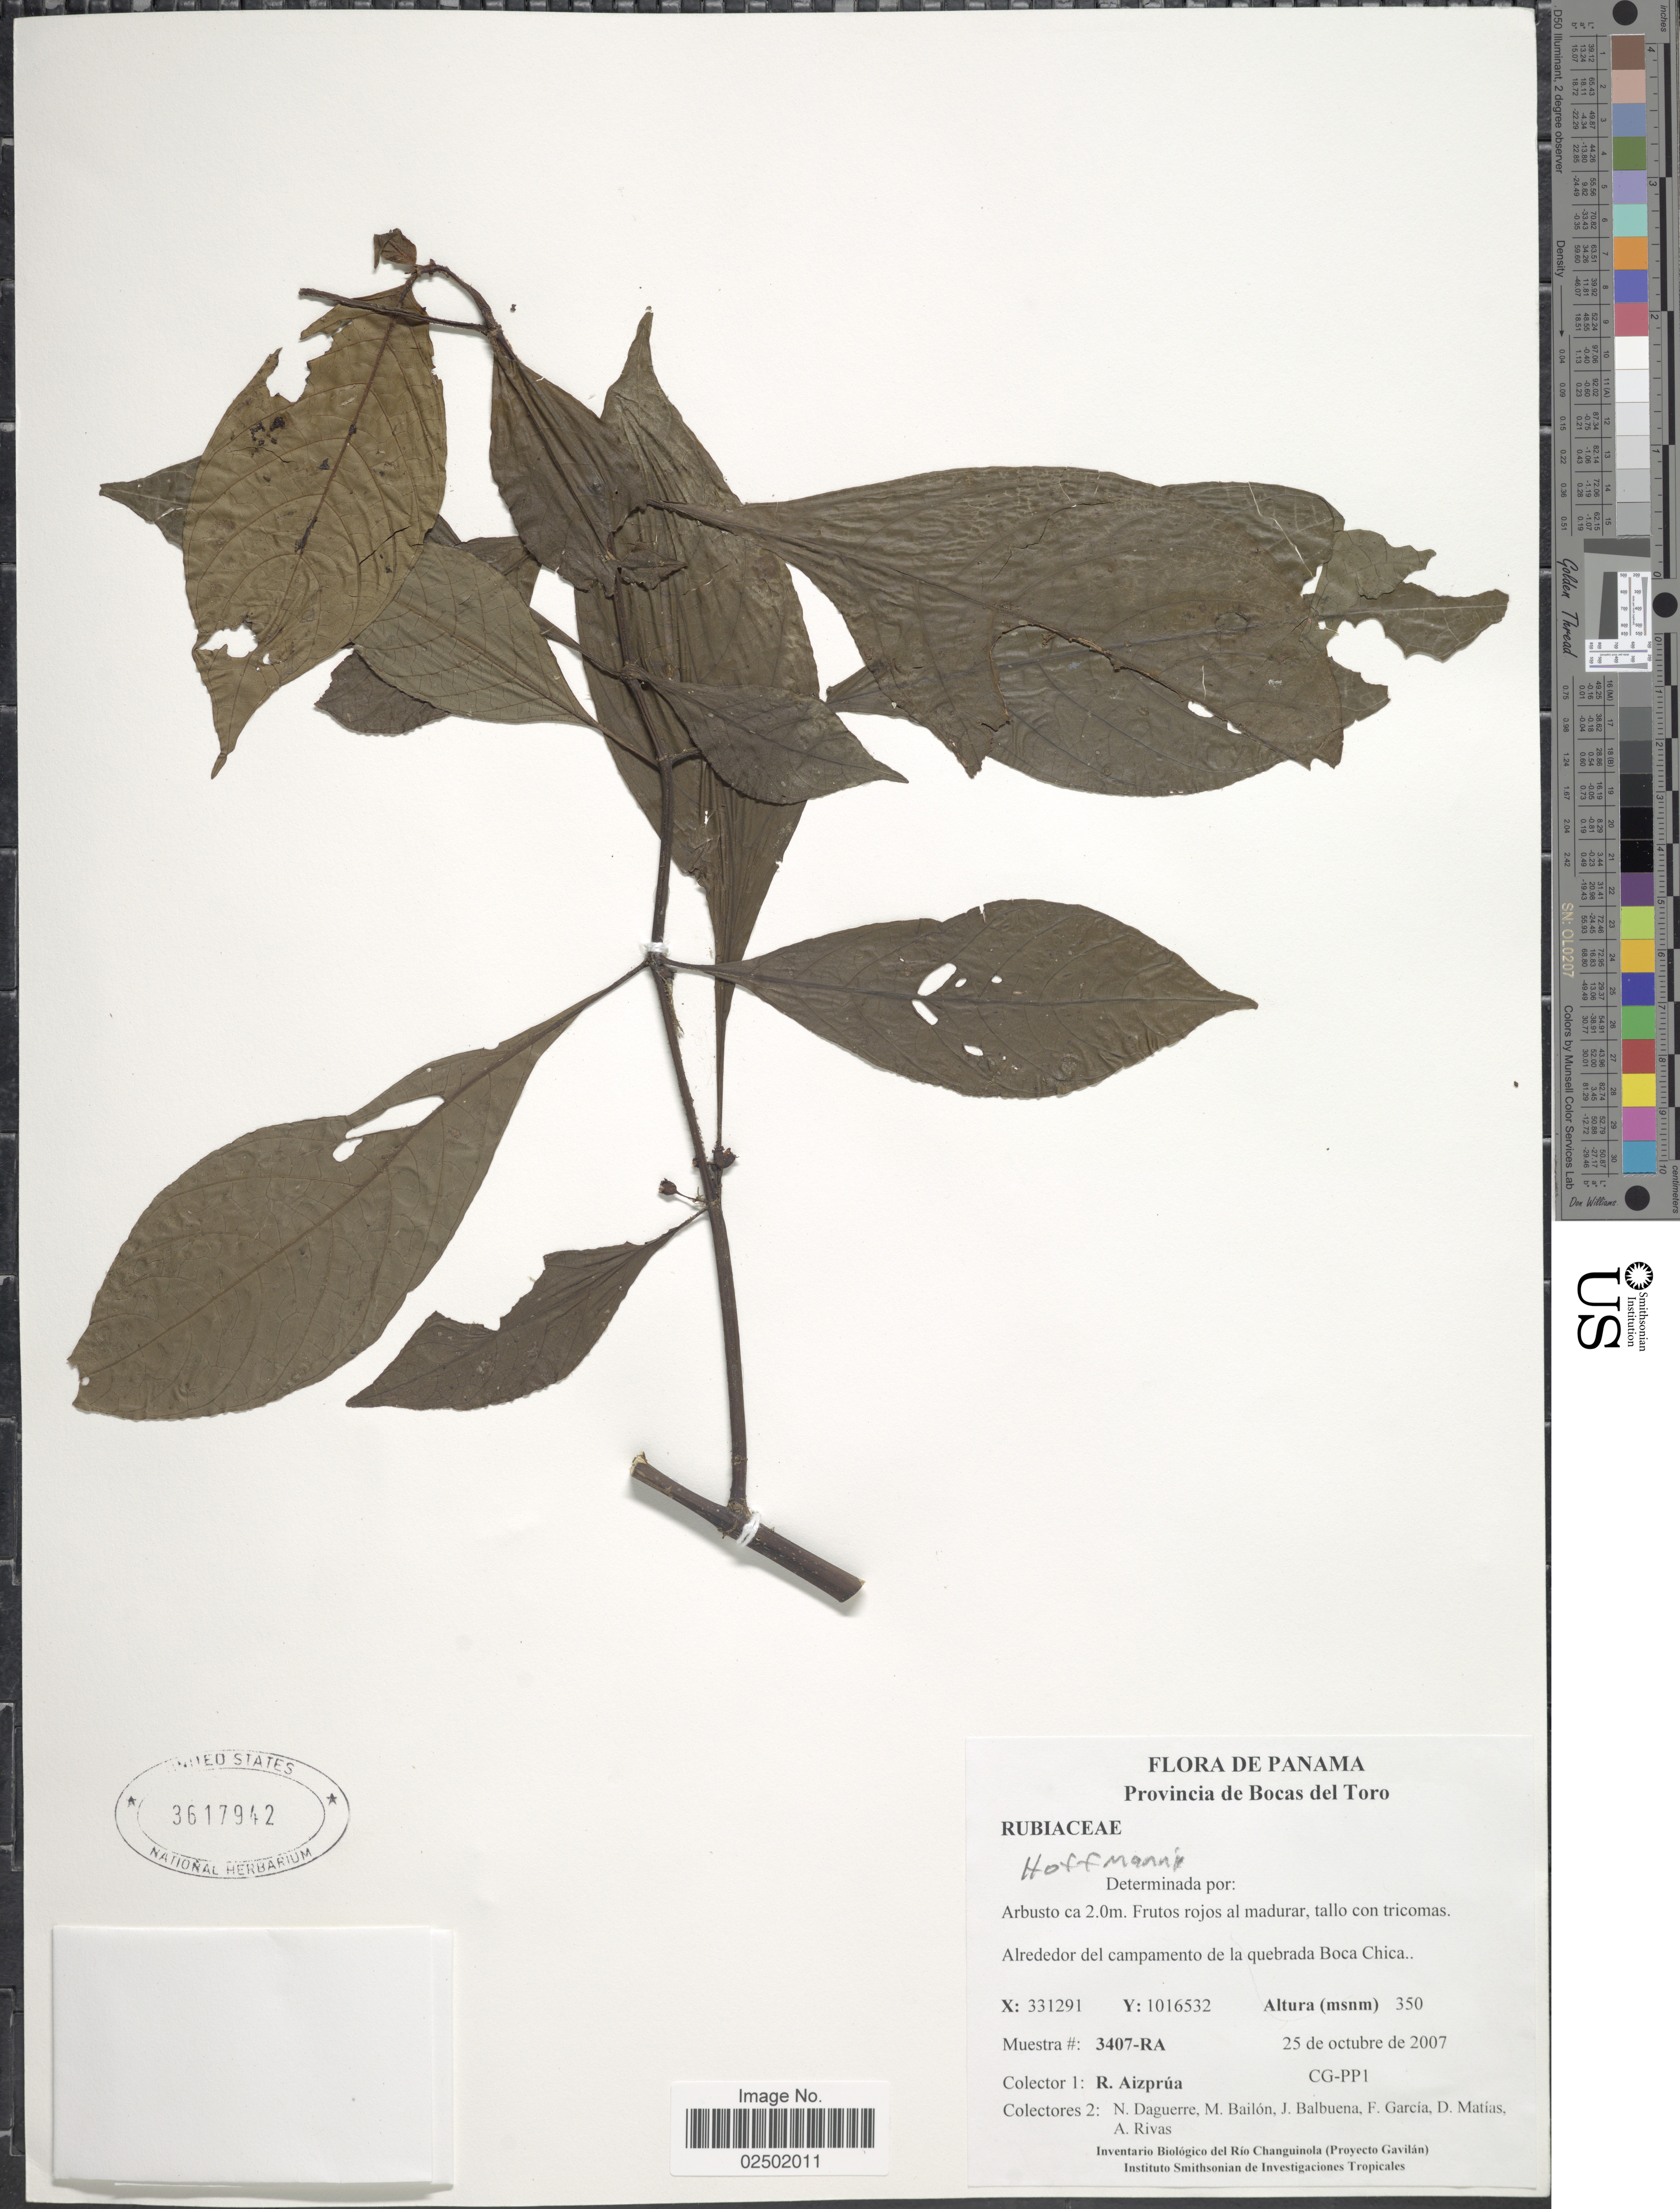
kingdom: Plantae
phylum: Tracheophyta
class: Magnoliopsida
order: Gentianales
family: Rubiaceae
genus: Hoffmannia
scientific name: Hoffmannia sp.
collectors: R. Aizprúa, N. Daguerre, M. Bailón, J. Balbuena & et al.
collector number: CG-PP1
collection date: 2007-10-25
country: Panama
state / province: Bocas del Toro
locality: Alrededor del campamento de la quebrada Boca Chica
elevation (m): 350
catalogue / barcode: US 3617942